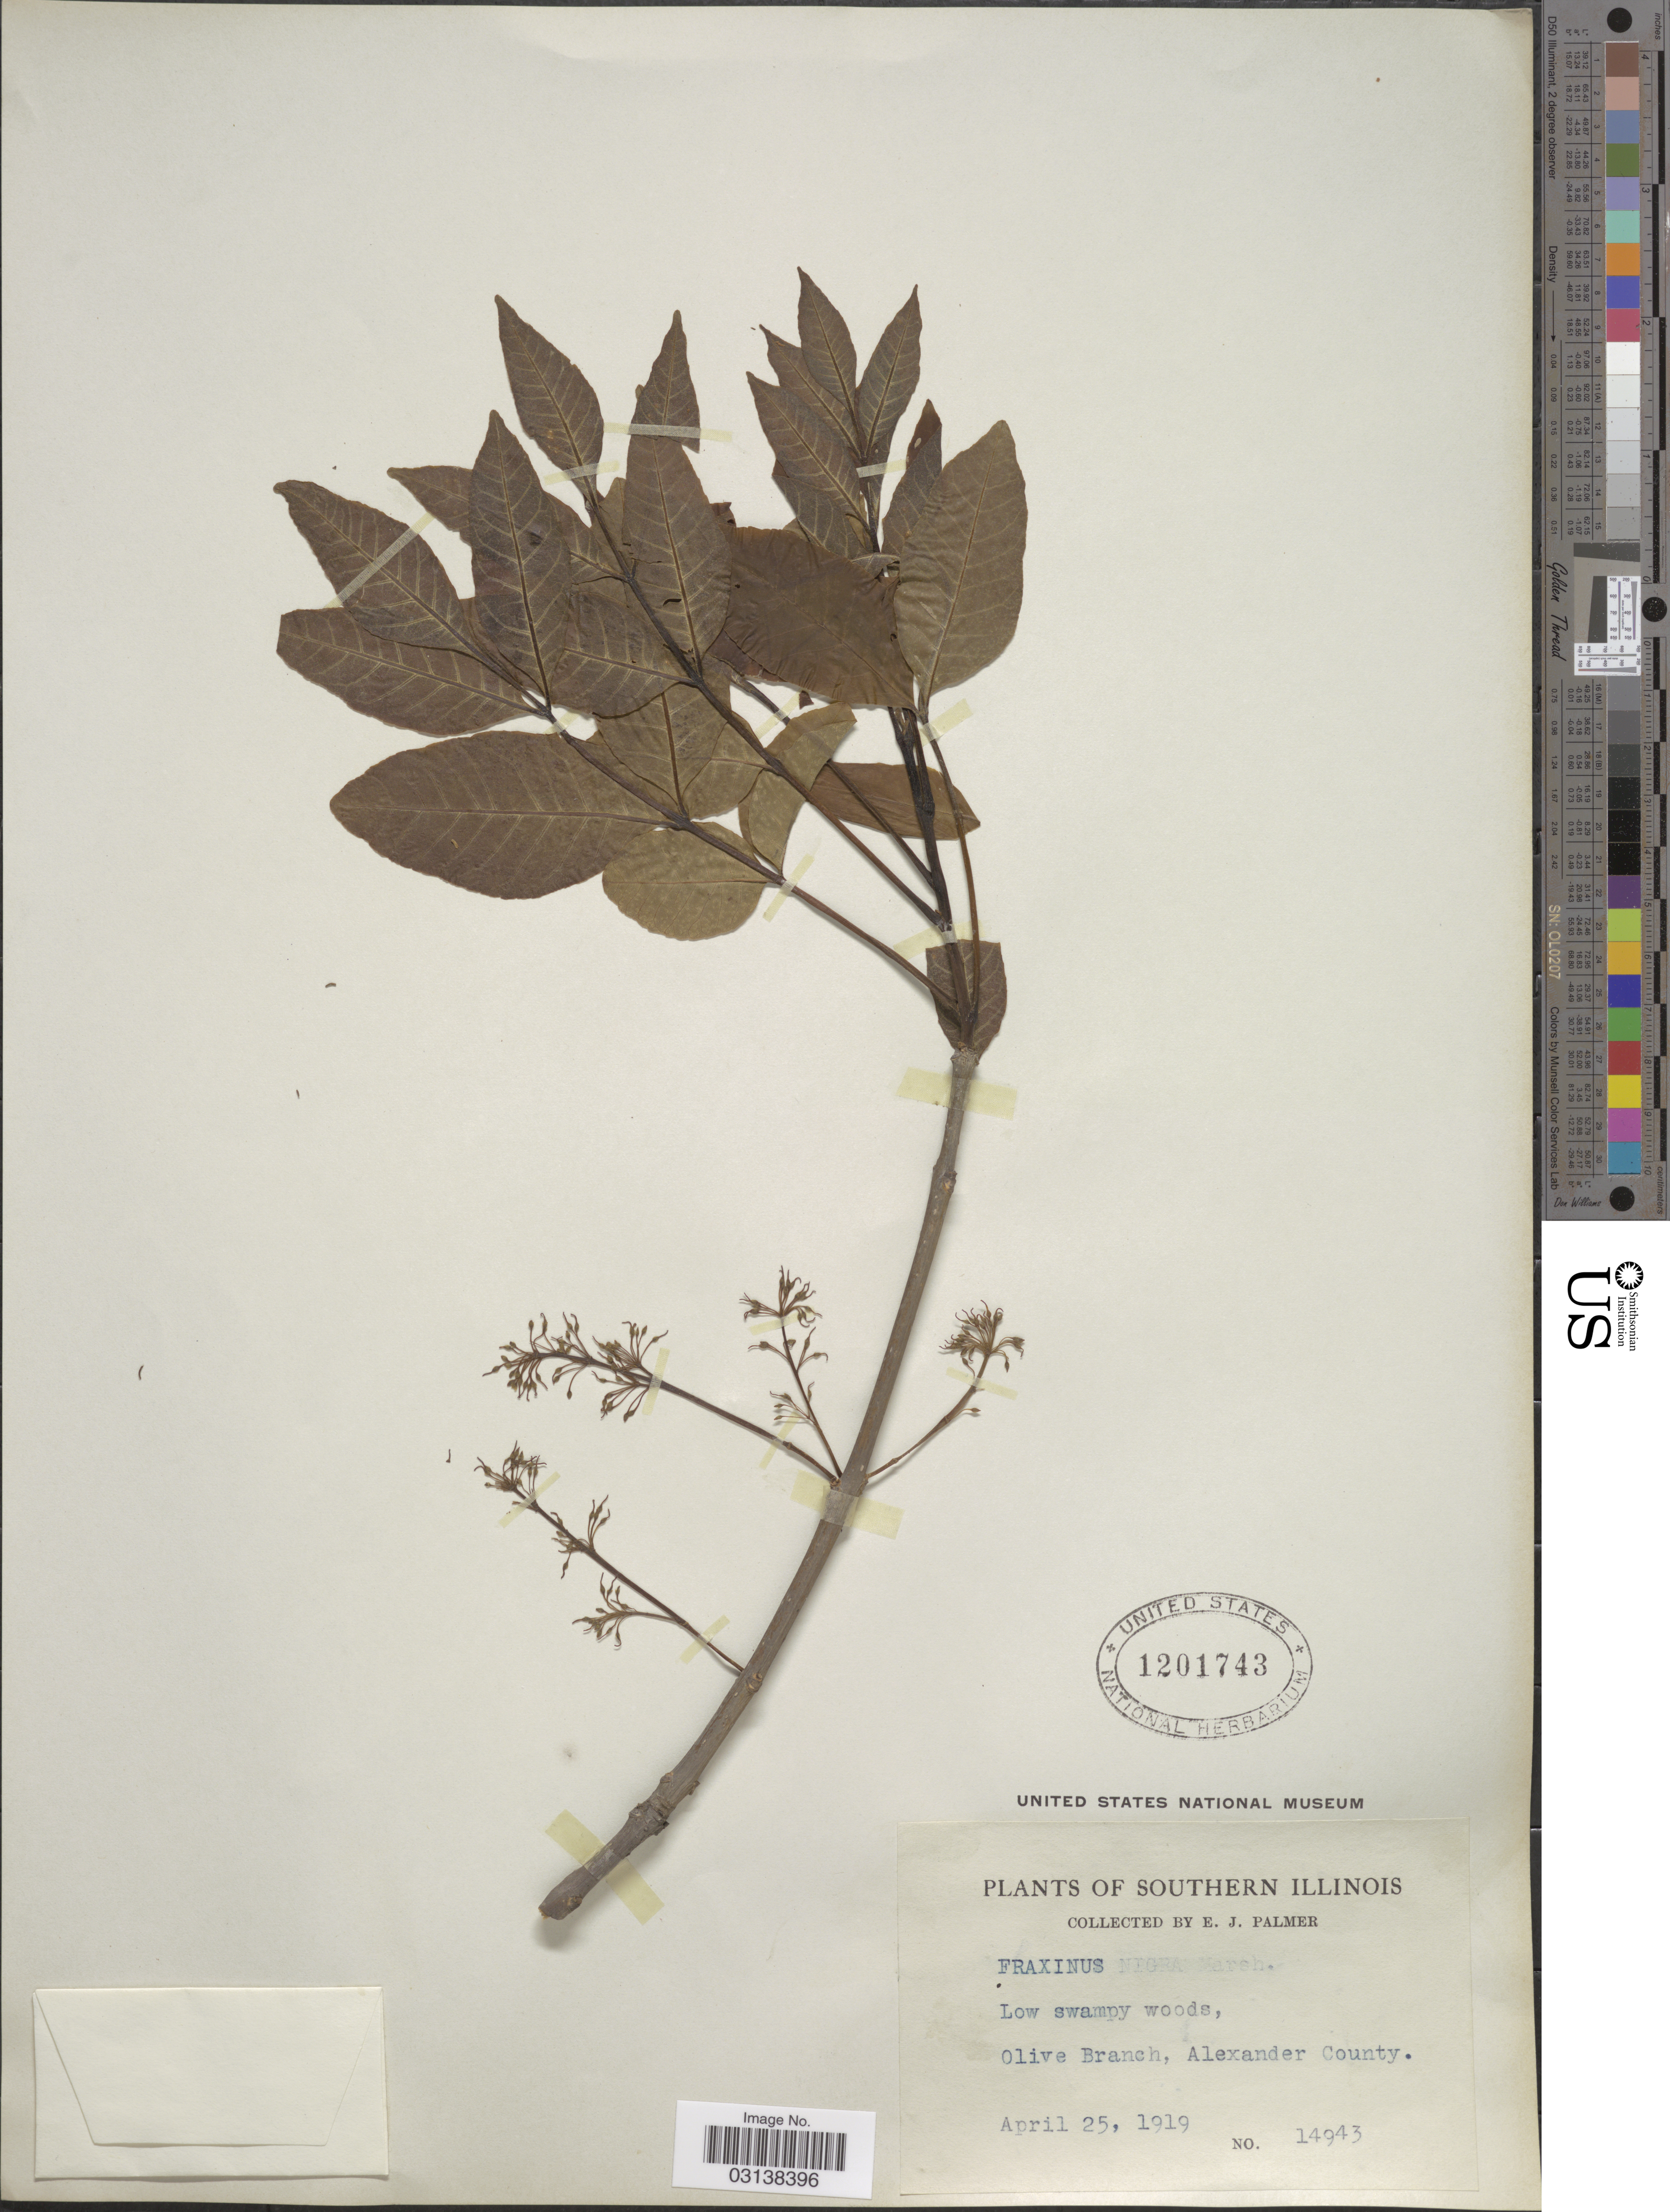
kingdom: Plantae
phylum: Tracheophyta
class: Magnoliopsida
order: Lamiales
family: Oleaceae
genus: Fraxinus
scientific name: Fraxinus americana var. biltmoreana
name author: (Beadle) J.W. Wright ex Fernald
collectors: E. J. Palmer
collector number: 14943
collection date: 1919-04-25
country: United States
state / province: Illinois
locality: Southern Illinois, Low swampy woods, Olive Branch, Alexander County.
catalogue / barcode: US 1201743